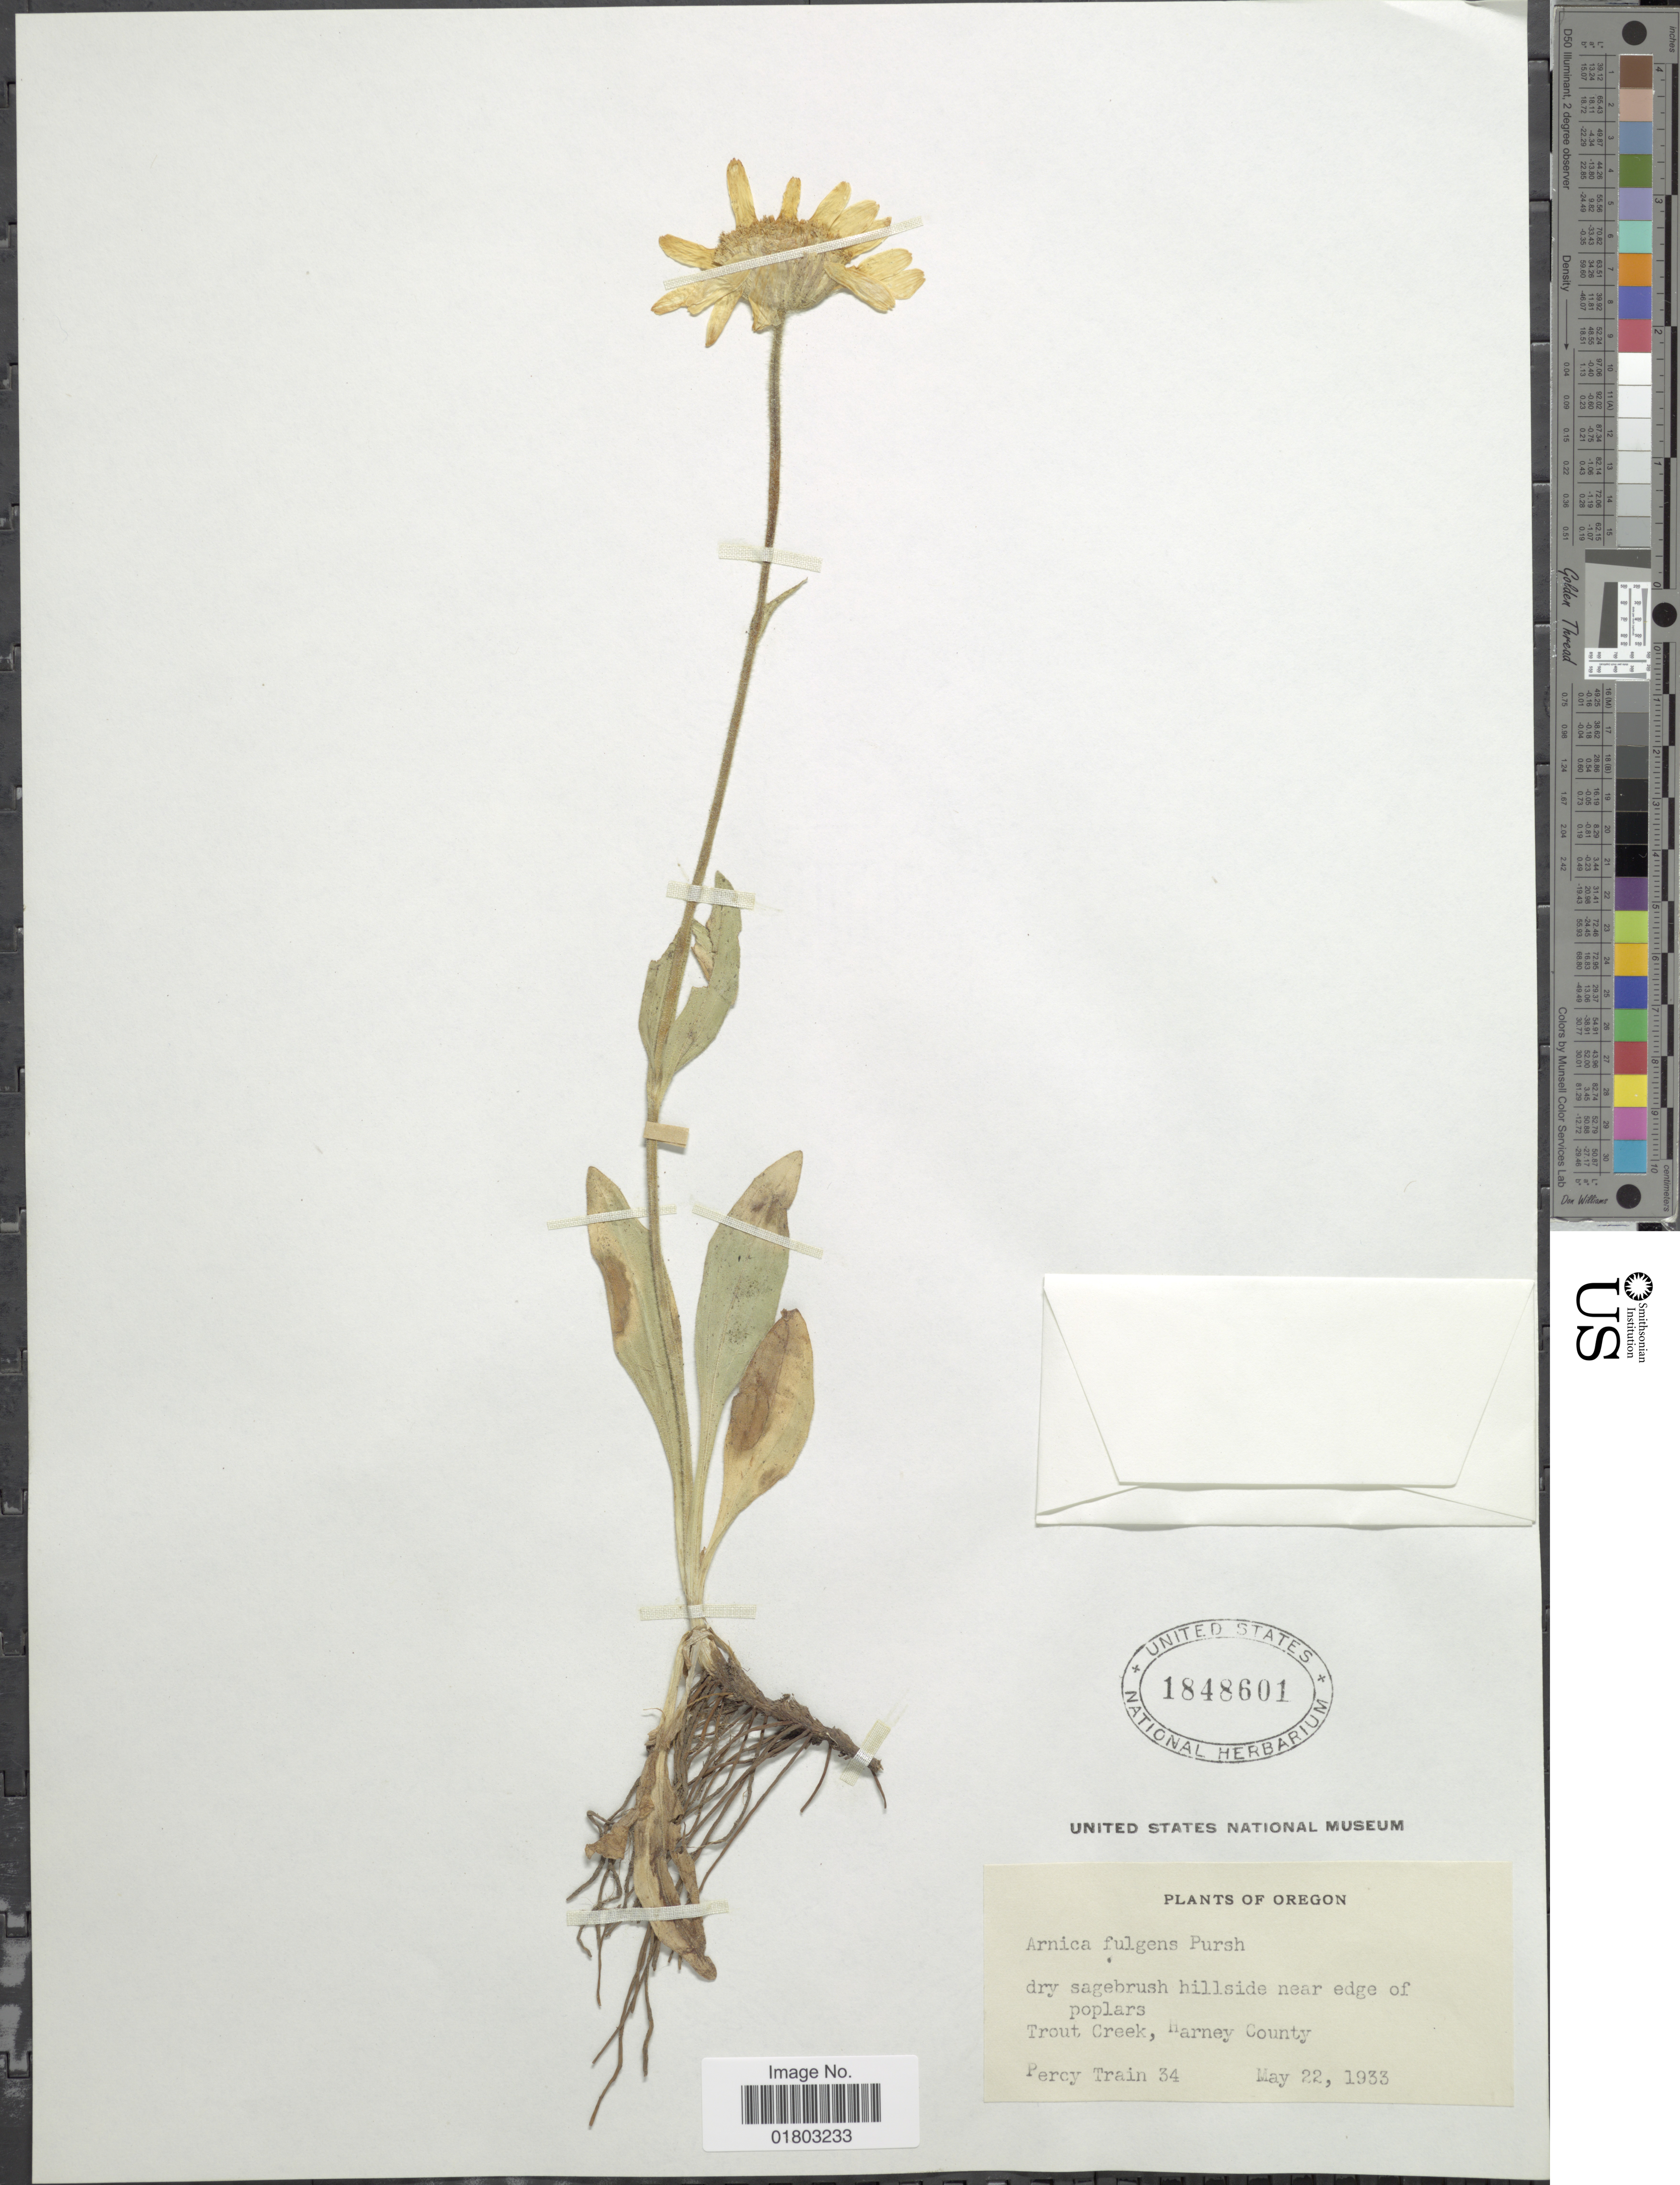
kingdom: Plantae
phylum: Tracheophyta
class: Magnoliopsida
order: Asterales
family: Asteraceae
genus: Arnica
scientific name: Arnica fulgens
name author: Pursh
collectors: P. Train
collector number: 34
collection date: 1933-05-22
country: United States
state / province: Oregon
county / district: Harney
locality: Dry sagebrush hillside near edge of poplars, Trout Creek, Harney County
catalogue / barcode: US 1848601